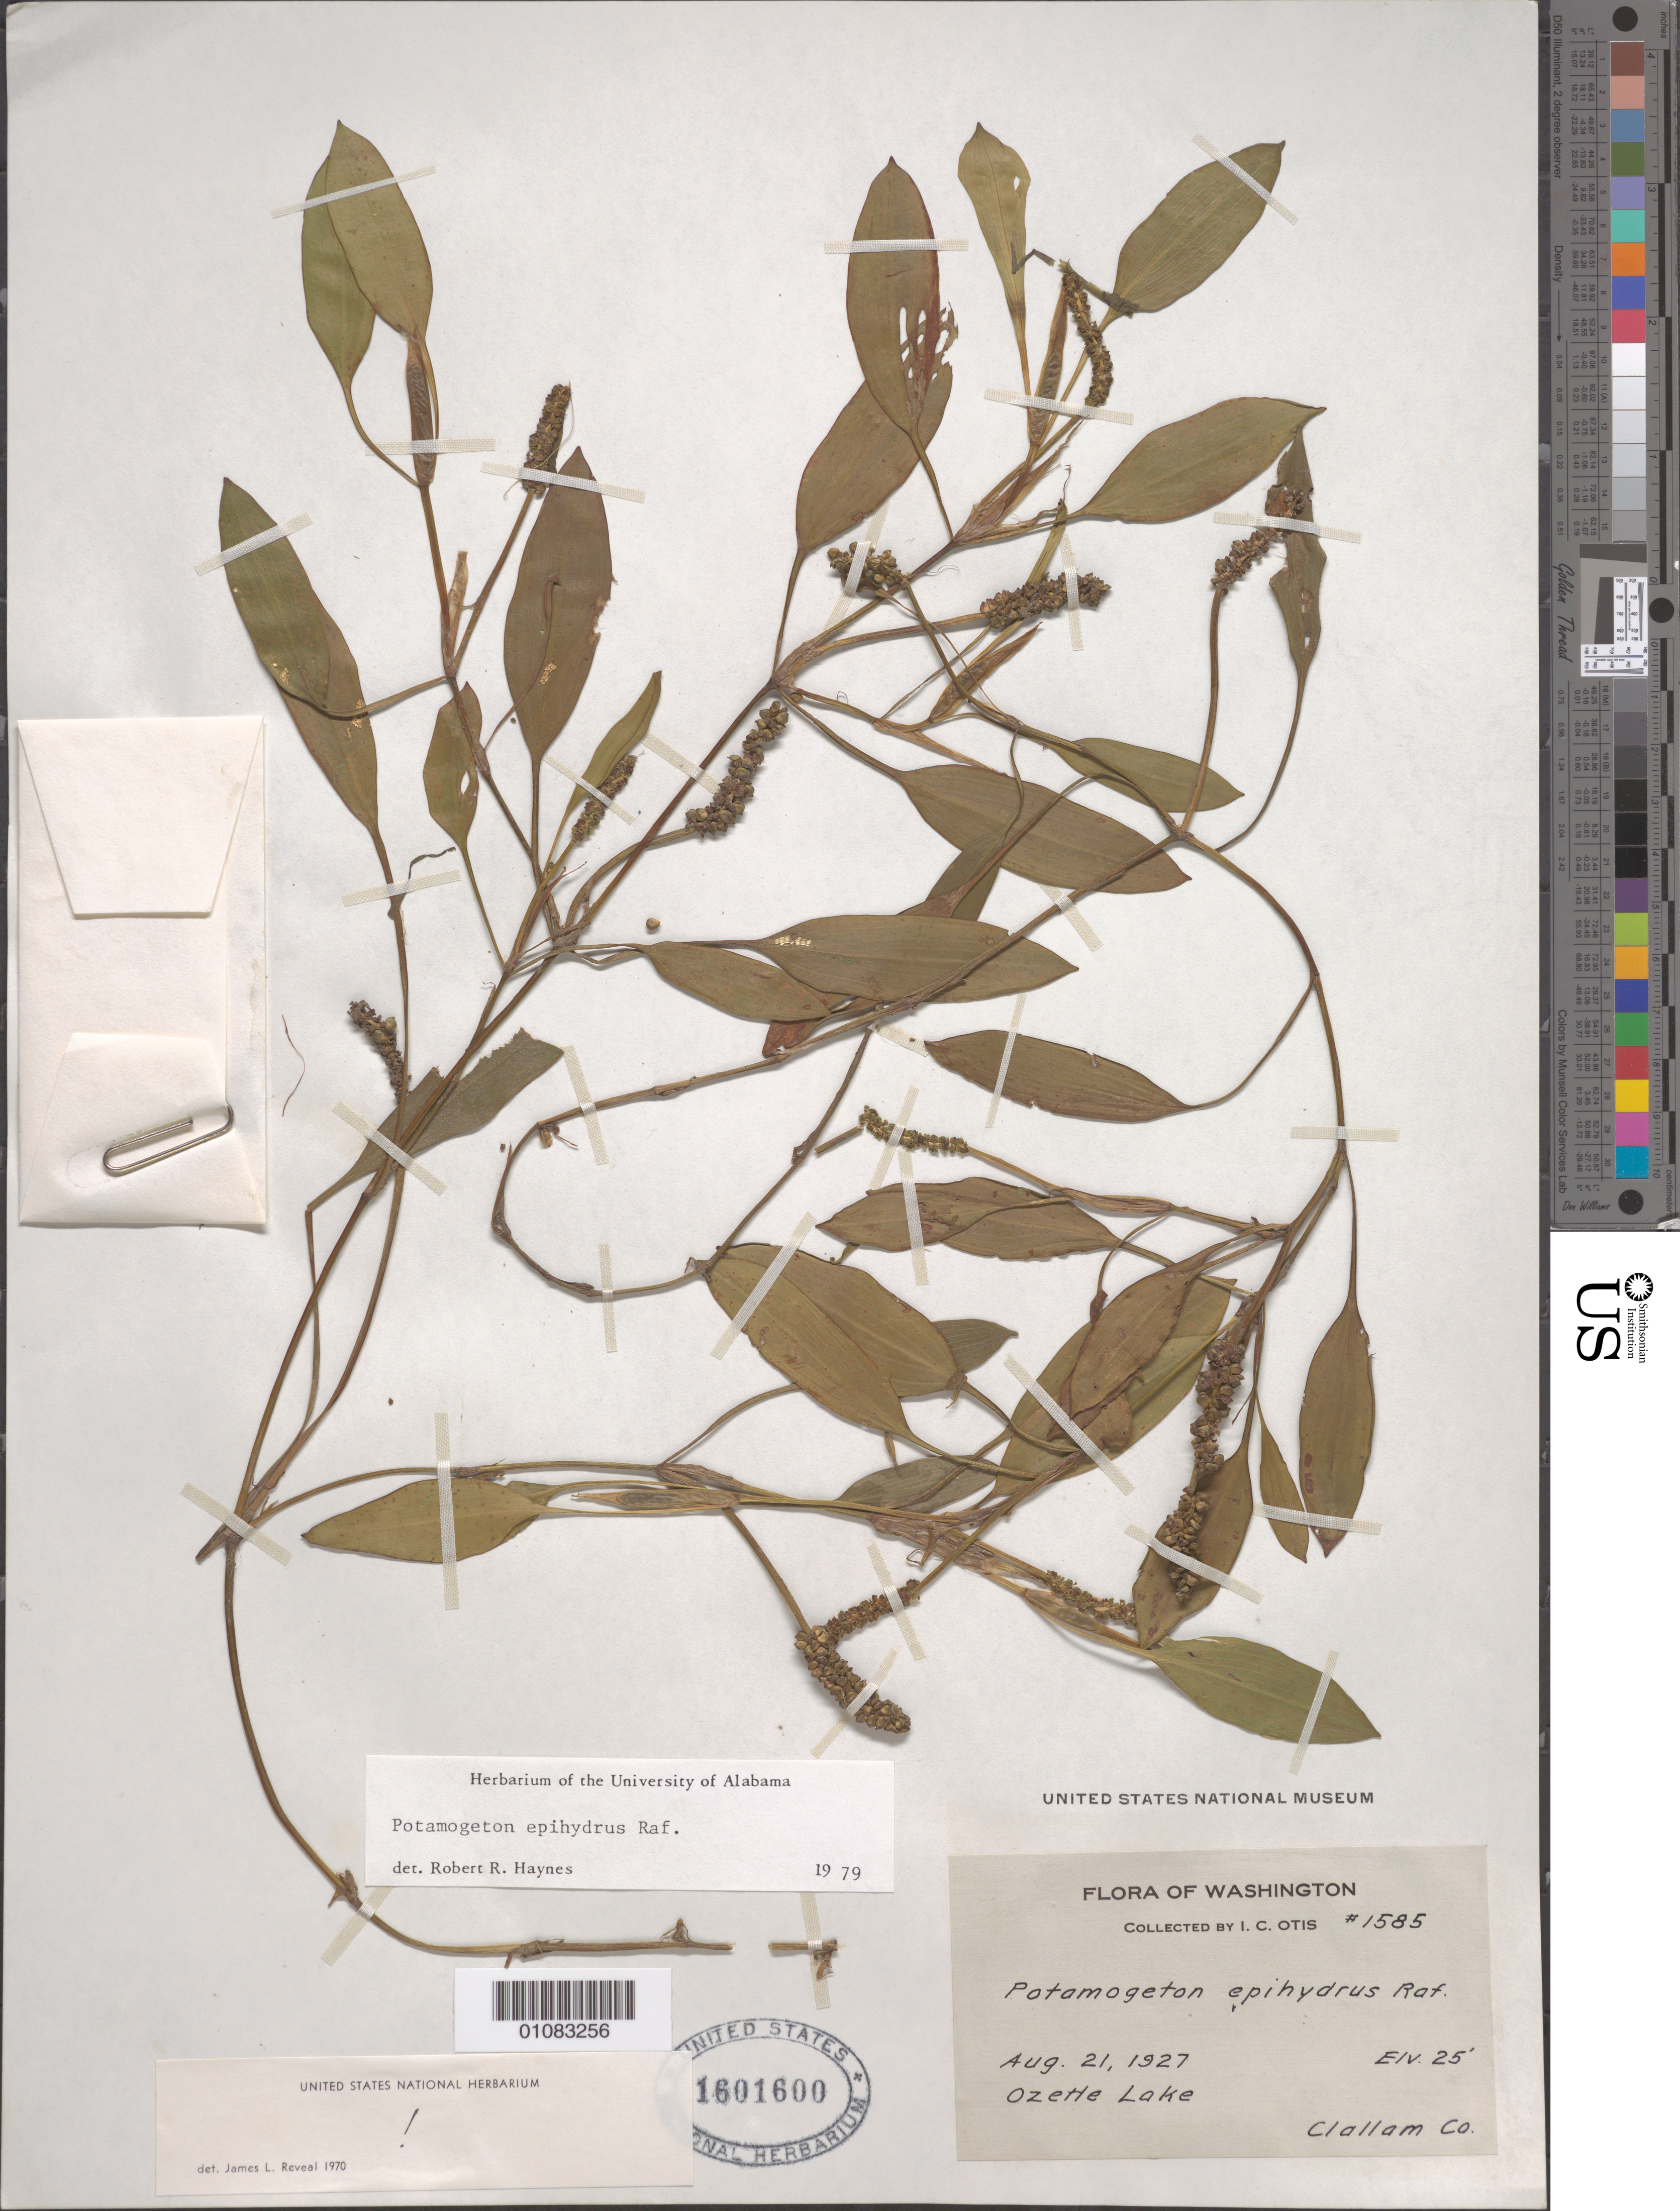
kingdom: Plantae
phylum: Tracheophyta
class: Liliopsida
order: Alismatales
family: Potamogetonaceae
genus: Potamogeton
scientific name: Potamogeton epihydrus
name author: Raf.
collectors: I. C. Otis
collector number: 1585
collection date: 1927-08-21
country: United States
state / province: Washington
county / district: Clallam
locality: Ozette Lake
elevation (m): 8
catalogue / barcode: US 1601600